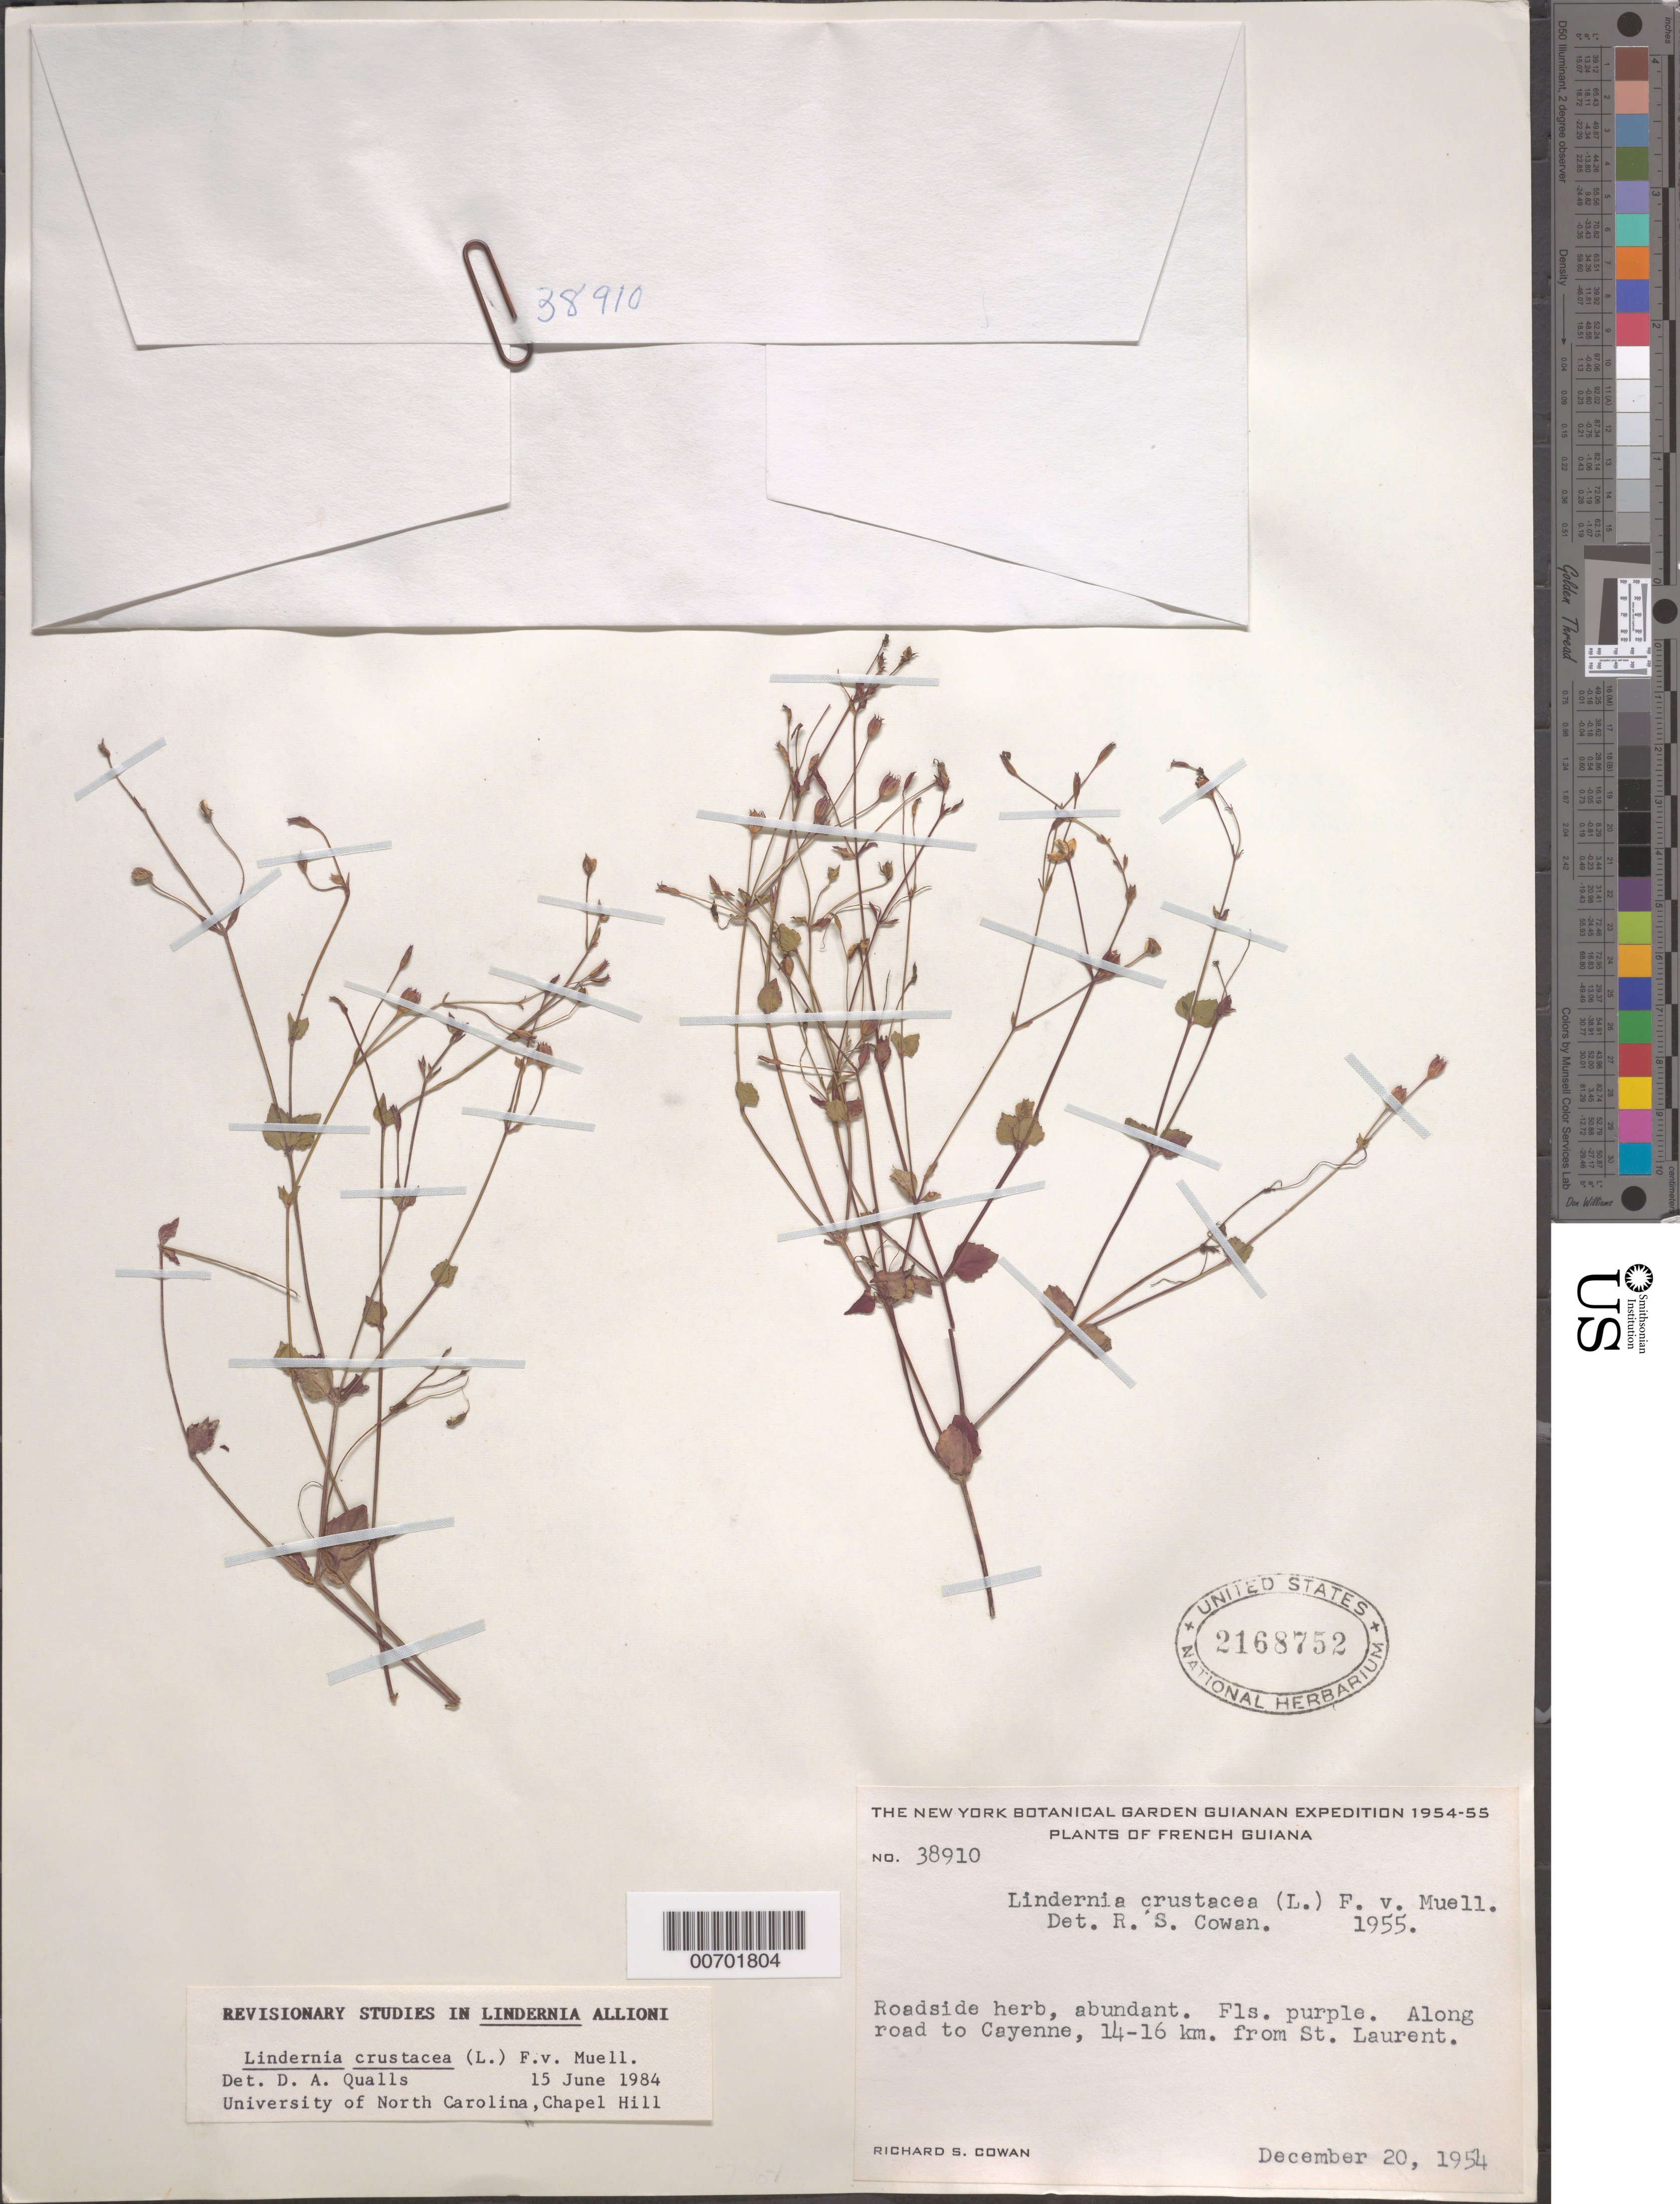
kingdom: Plantae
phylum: Tracheophyta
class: Magnoliopsida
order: Lamiales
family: Linderniaceae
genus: Lindernia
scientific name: Lindernia crustacea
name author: (L.) F. Muell.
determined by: Qualls, D. A.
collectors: R. S. Cowan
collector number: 38910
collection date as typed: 20-Dec-54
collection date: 1954-12-20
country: French Guiana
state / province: Cayenne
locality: Cayenne, vic.; 14-16 km from St. Laurent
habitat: Roadside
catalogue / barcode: US 2168752